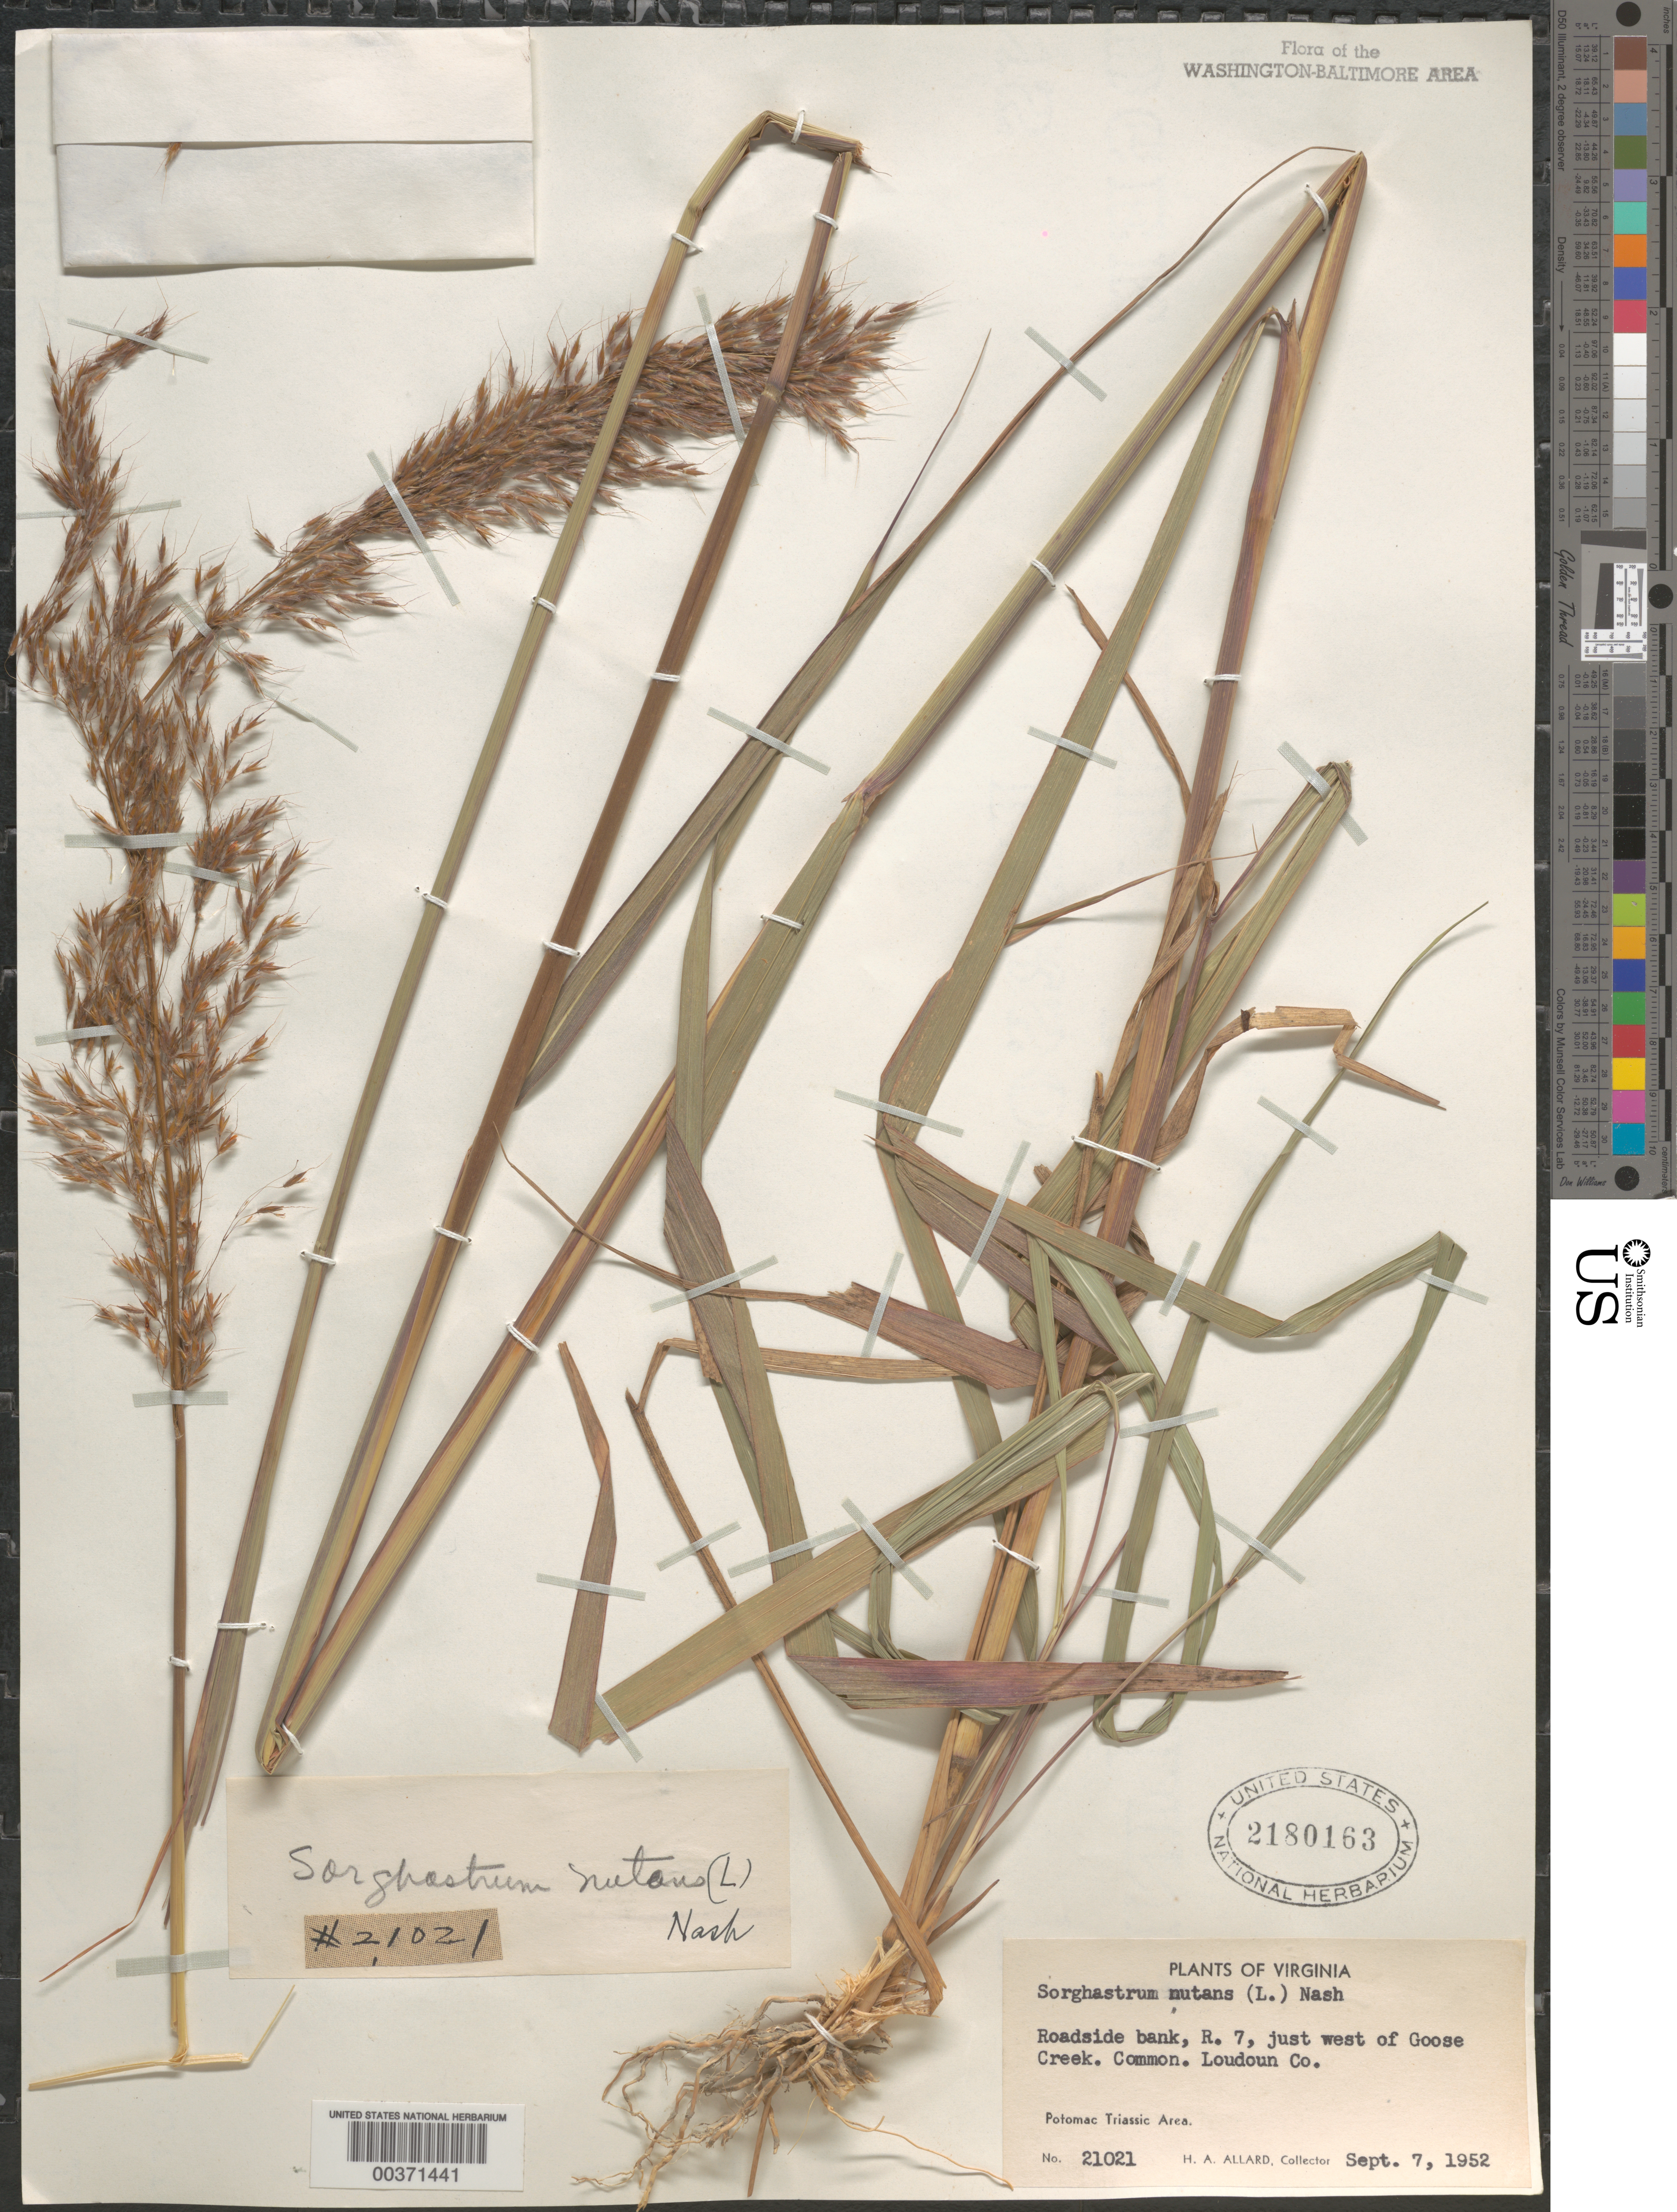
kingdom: Plantae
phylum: Tracheophyta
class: Liliopsida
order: Poales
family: Poaceae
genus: Sorghastrum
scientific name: Sorghastrum nutans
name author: (L.) Nash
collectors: H. A. Allard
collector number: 21021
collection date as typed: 07 Sep 1952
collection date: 1952-09-07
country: United States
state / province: Virginia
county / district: Loudoun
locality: Route 7, west of Goose Creek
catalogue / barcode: US 2180163